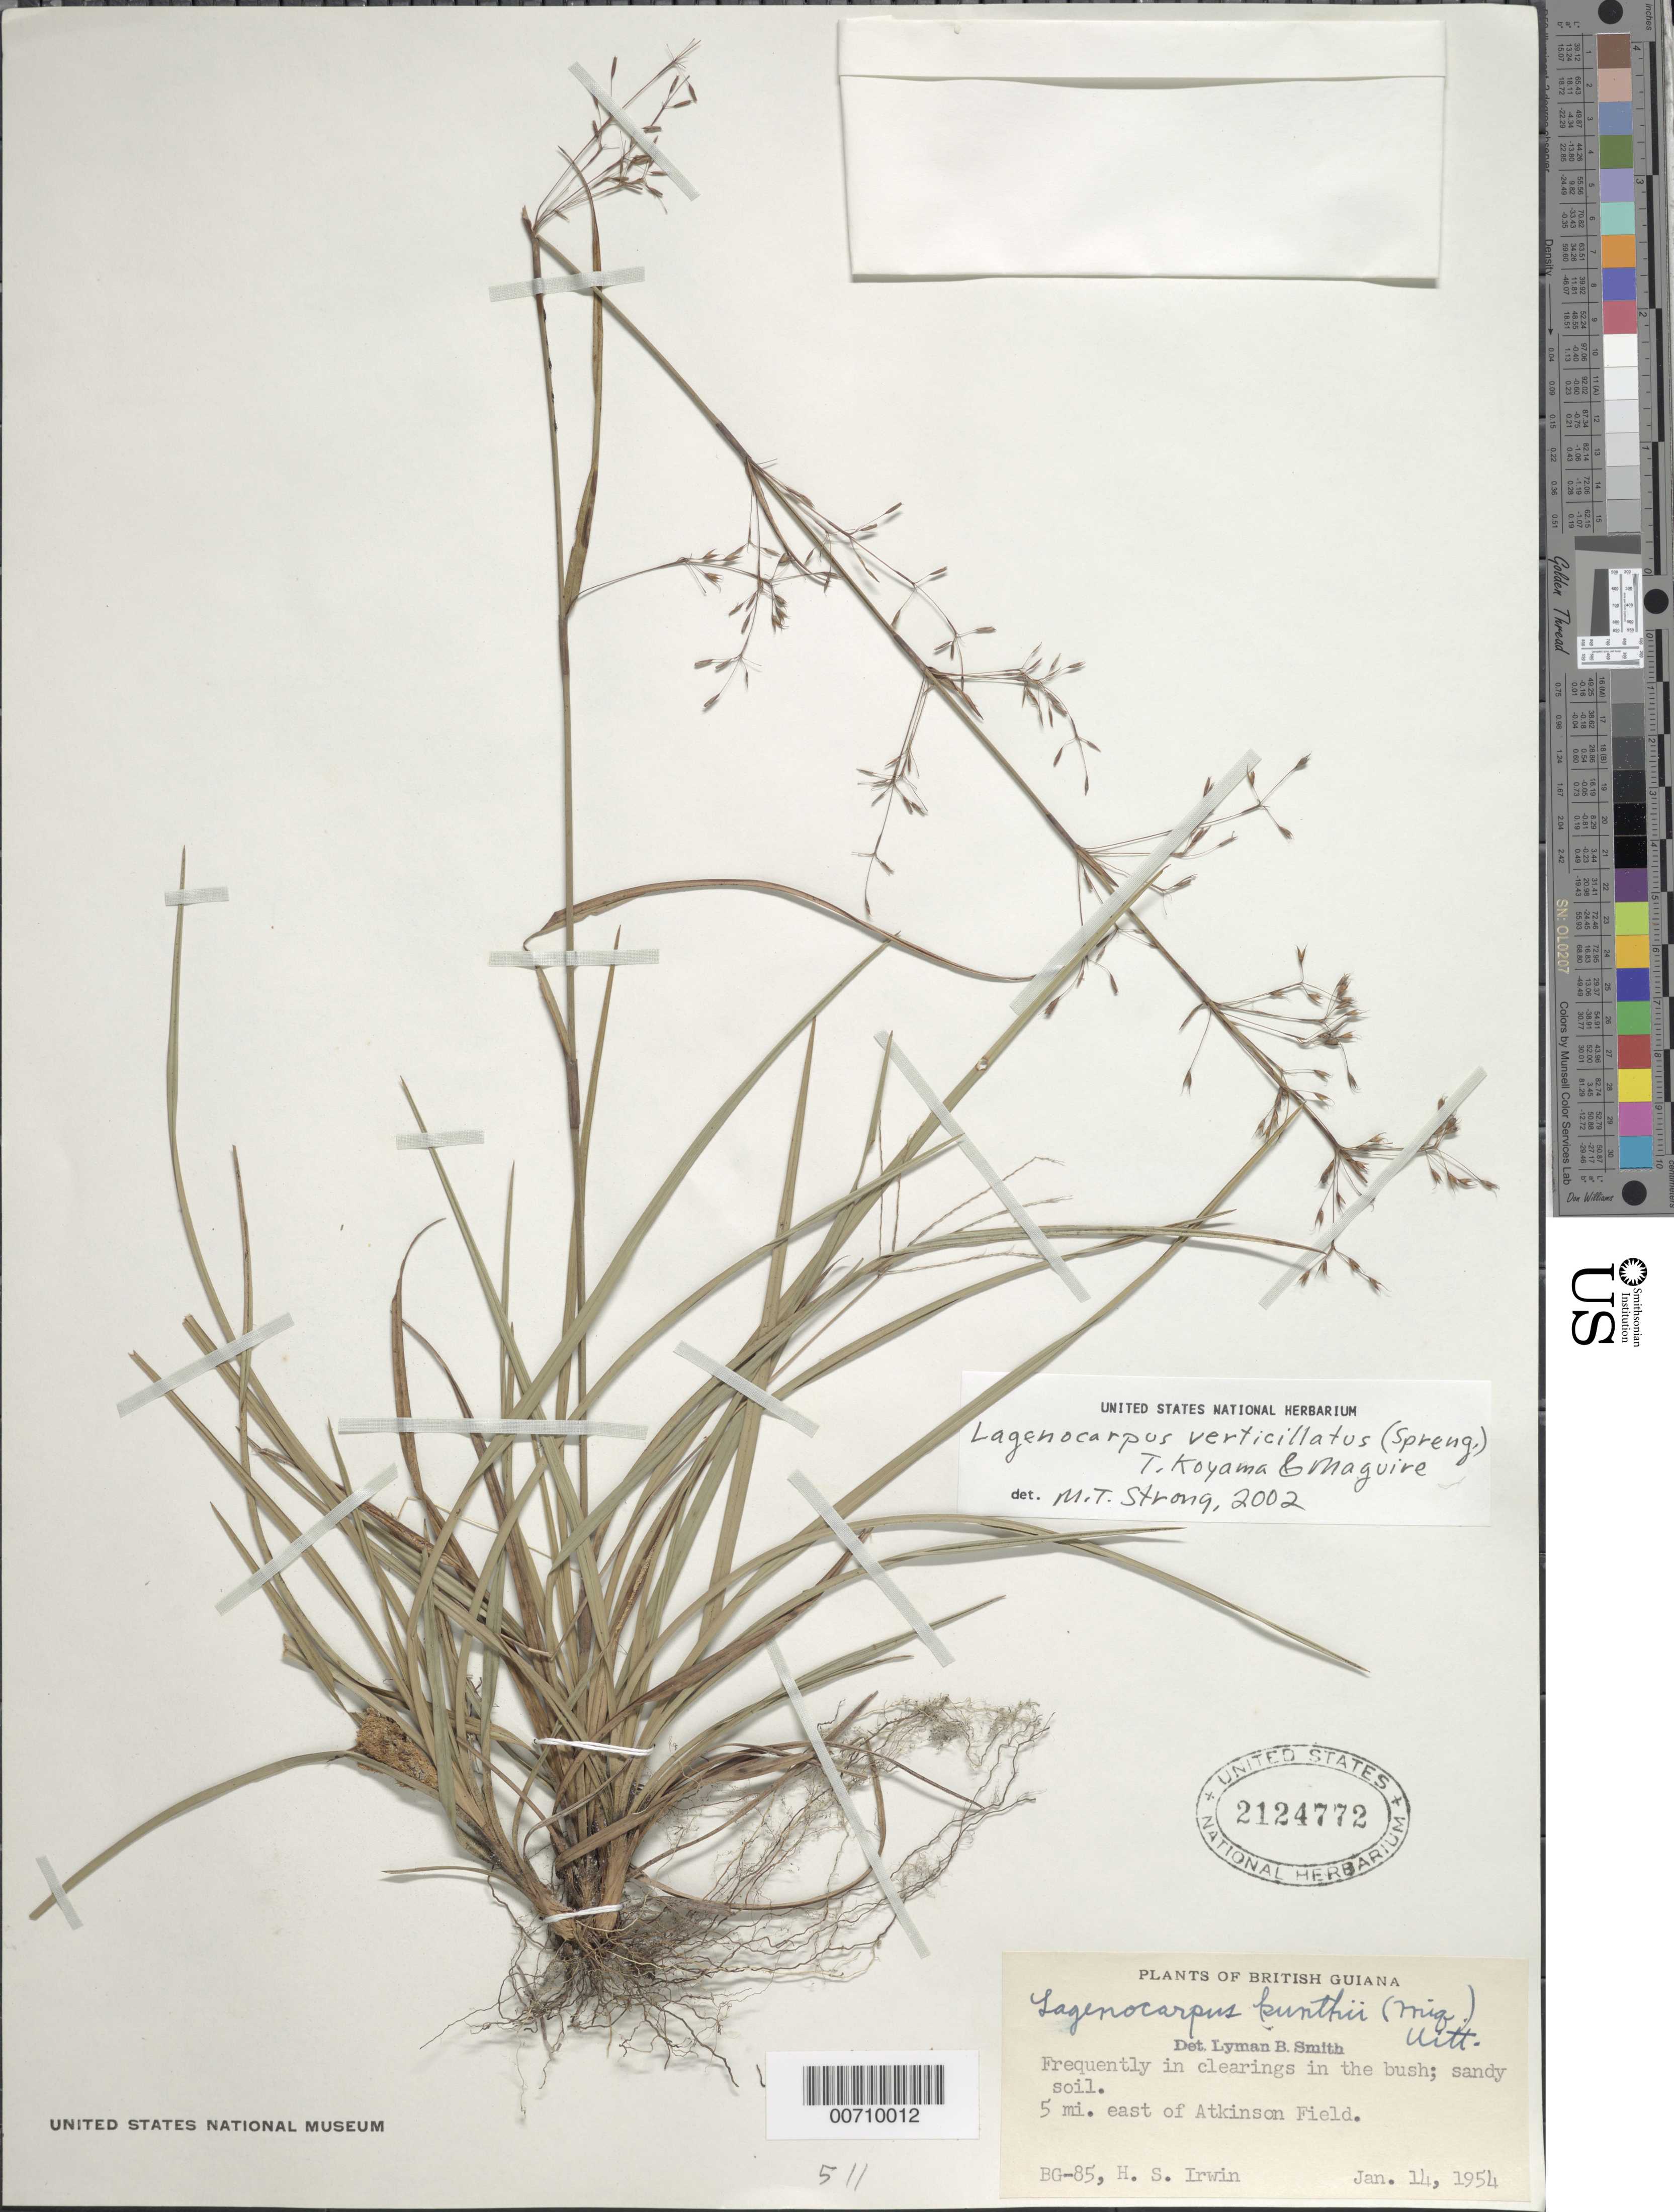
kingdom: Plantae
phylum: Tracheophyta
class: Liliopsida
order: Poales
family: Cyperaceae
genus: Cryptangium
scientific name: Cryptangium verticillatum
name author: (Spreng.) Vitta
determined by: Strong, Mark T., (BOT), Smithsonian Institution - National Museum of Natural History (UNITED STATES)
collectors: H. Irwin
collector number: BG 85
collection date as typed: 14-Jan-54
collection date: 1954-01-14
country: Guyana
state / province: Demerara-Mahaica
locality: Atkinson Field, 5 mi. E of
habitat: Clearings in the bush; sandy soil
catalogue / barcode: US 2124772